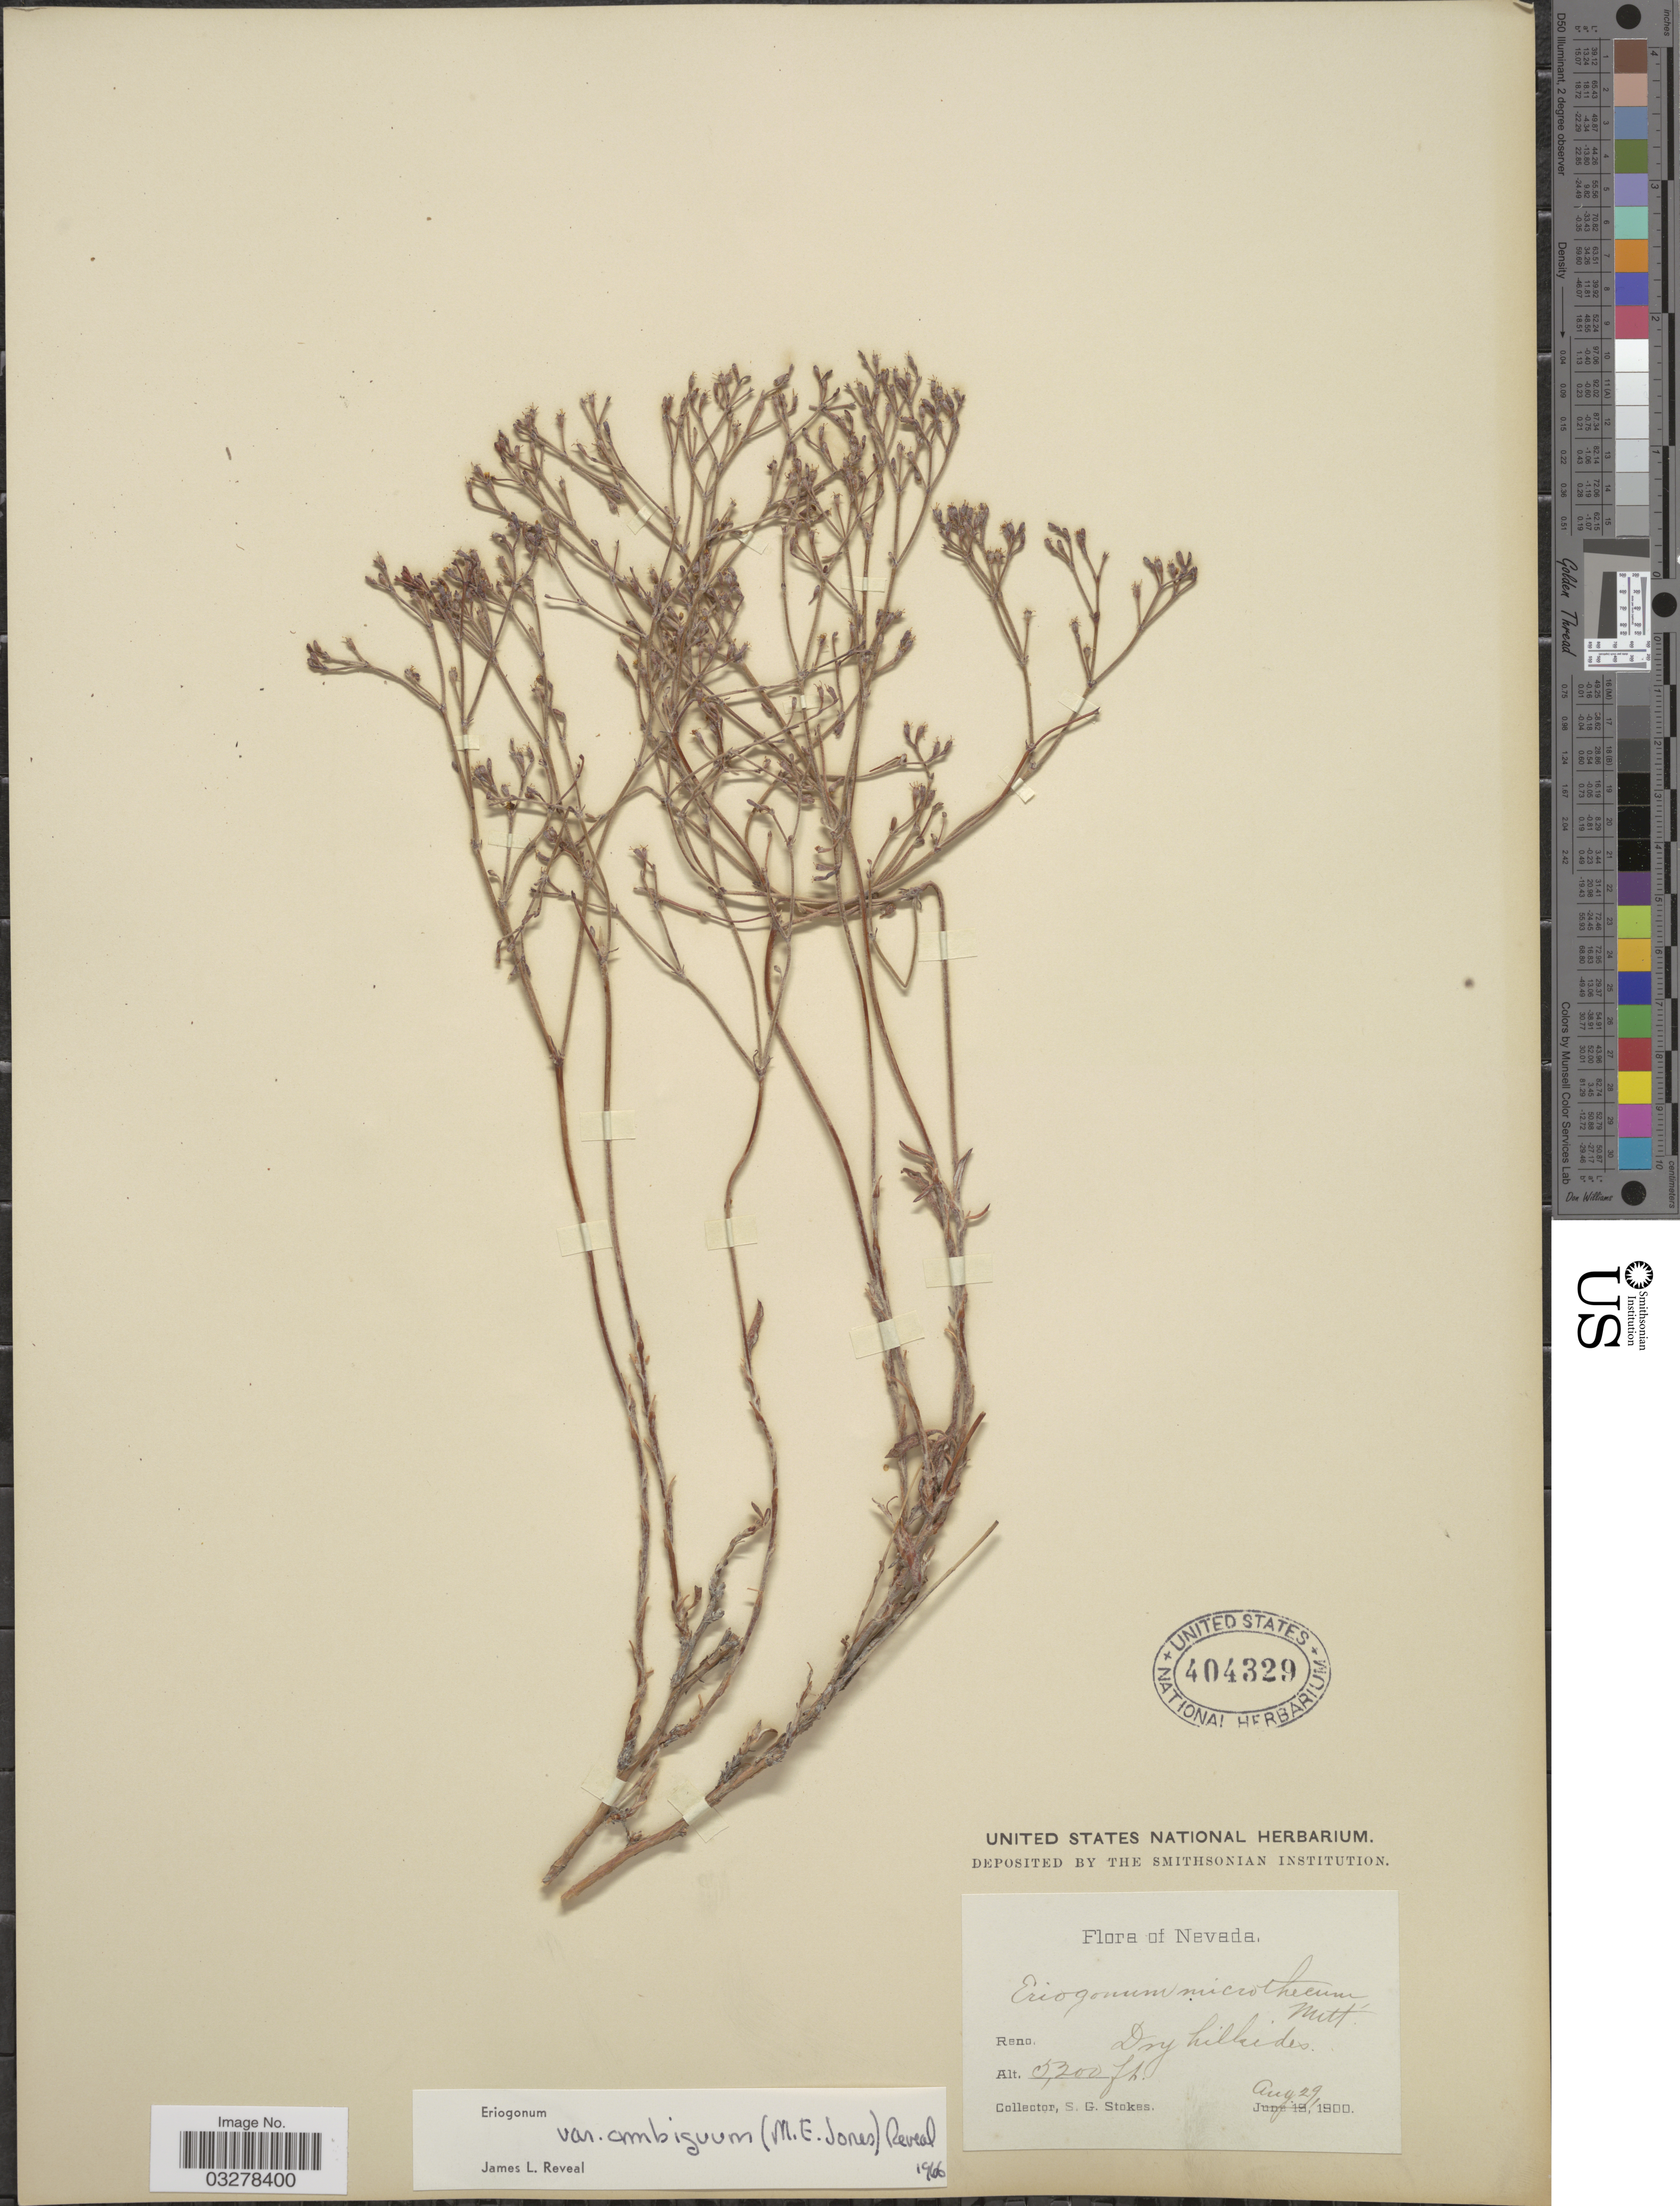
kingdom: Plantae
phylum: Tracheophyta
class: Magnoliopsida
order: Caryophyllales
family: Polygonaceae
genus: Eriogonum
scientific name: Eriogonum microtheca var. ambiguum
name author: (M.E. Jones) Reveal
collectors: S. G. Stokes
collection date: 1900-08-29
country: United States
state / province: Nevada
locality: Reno. Dry hillsides.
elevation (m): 1585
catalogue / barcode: US 404329